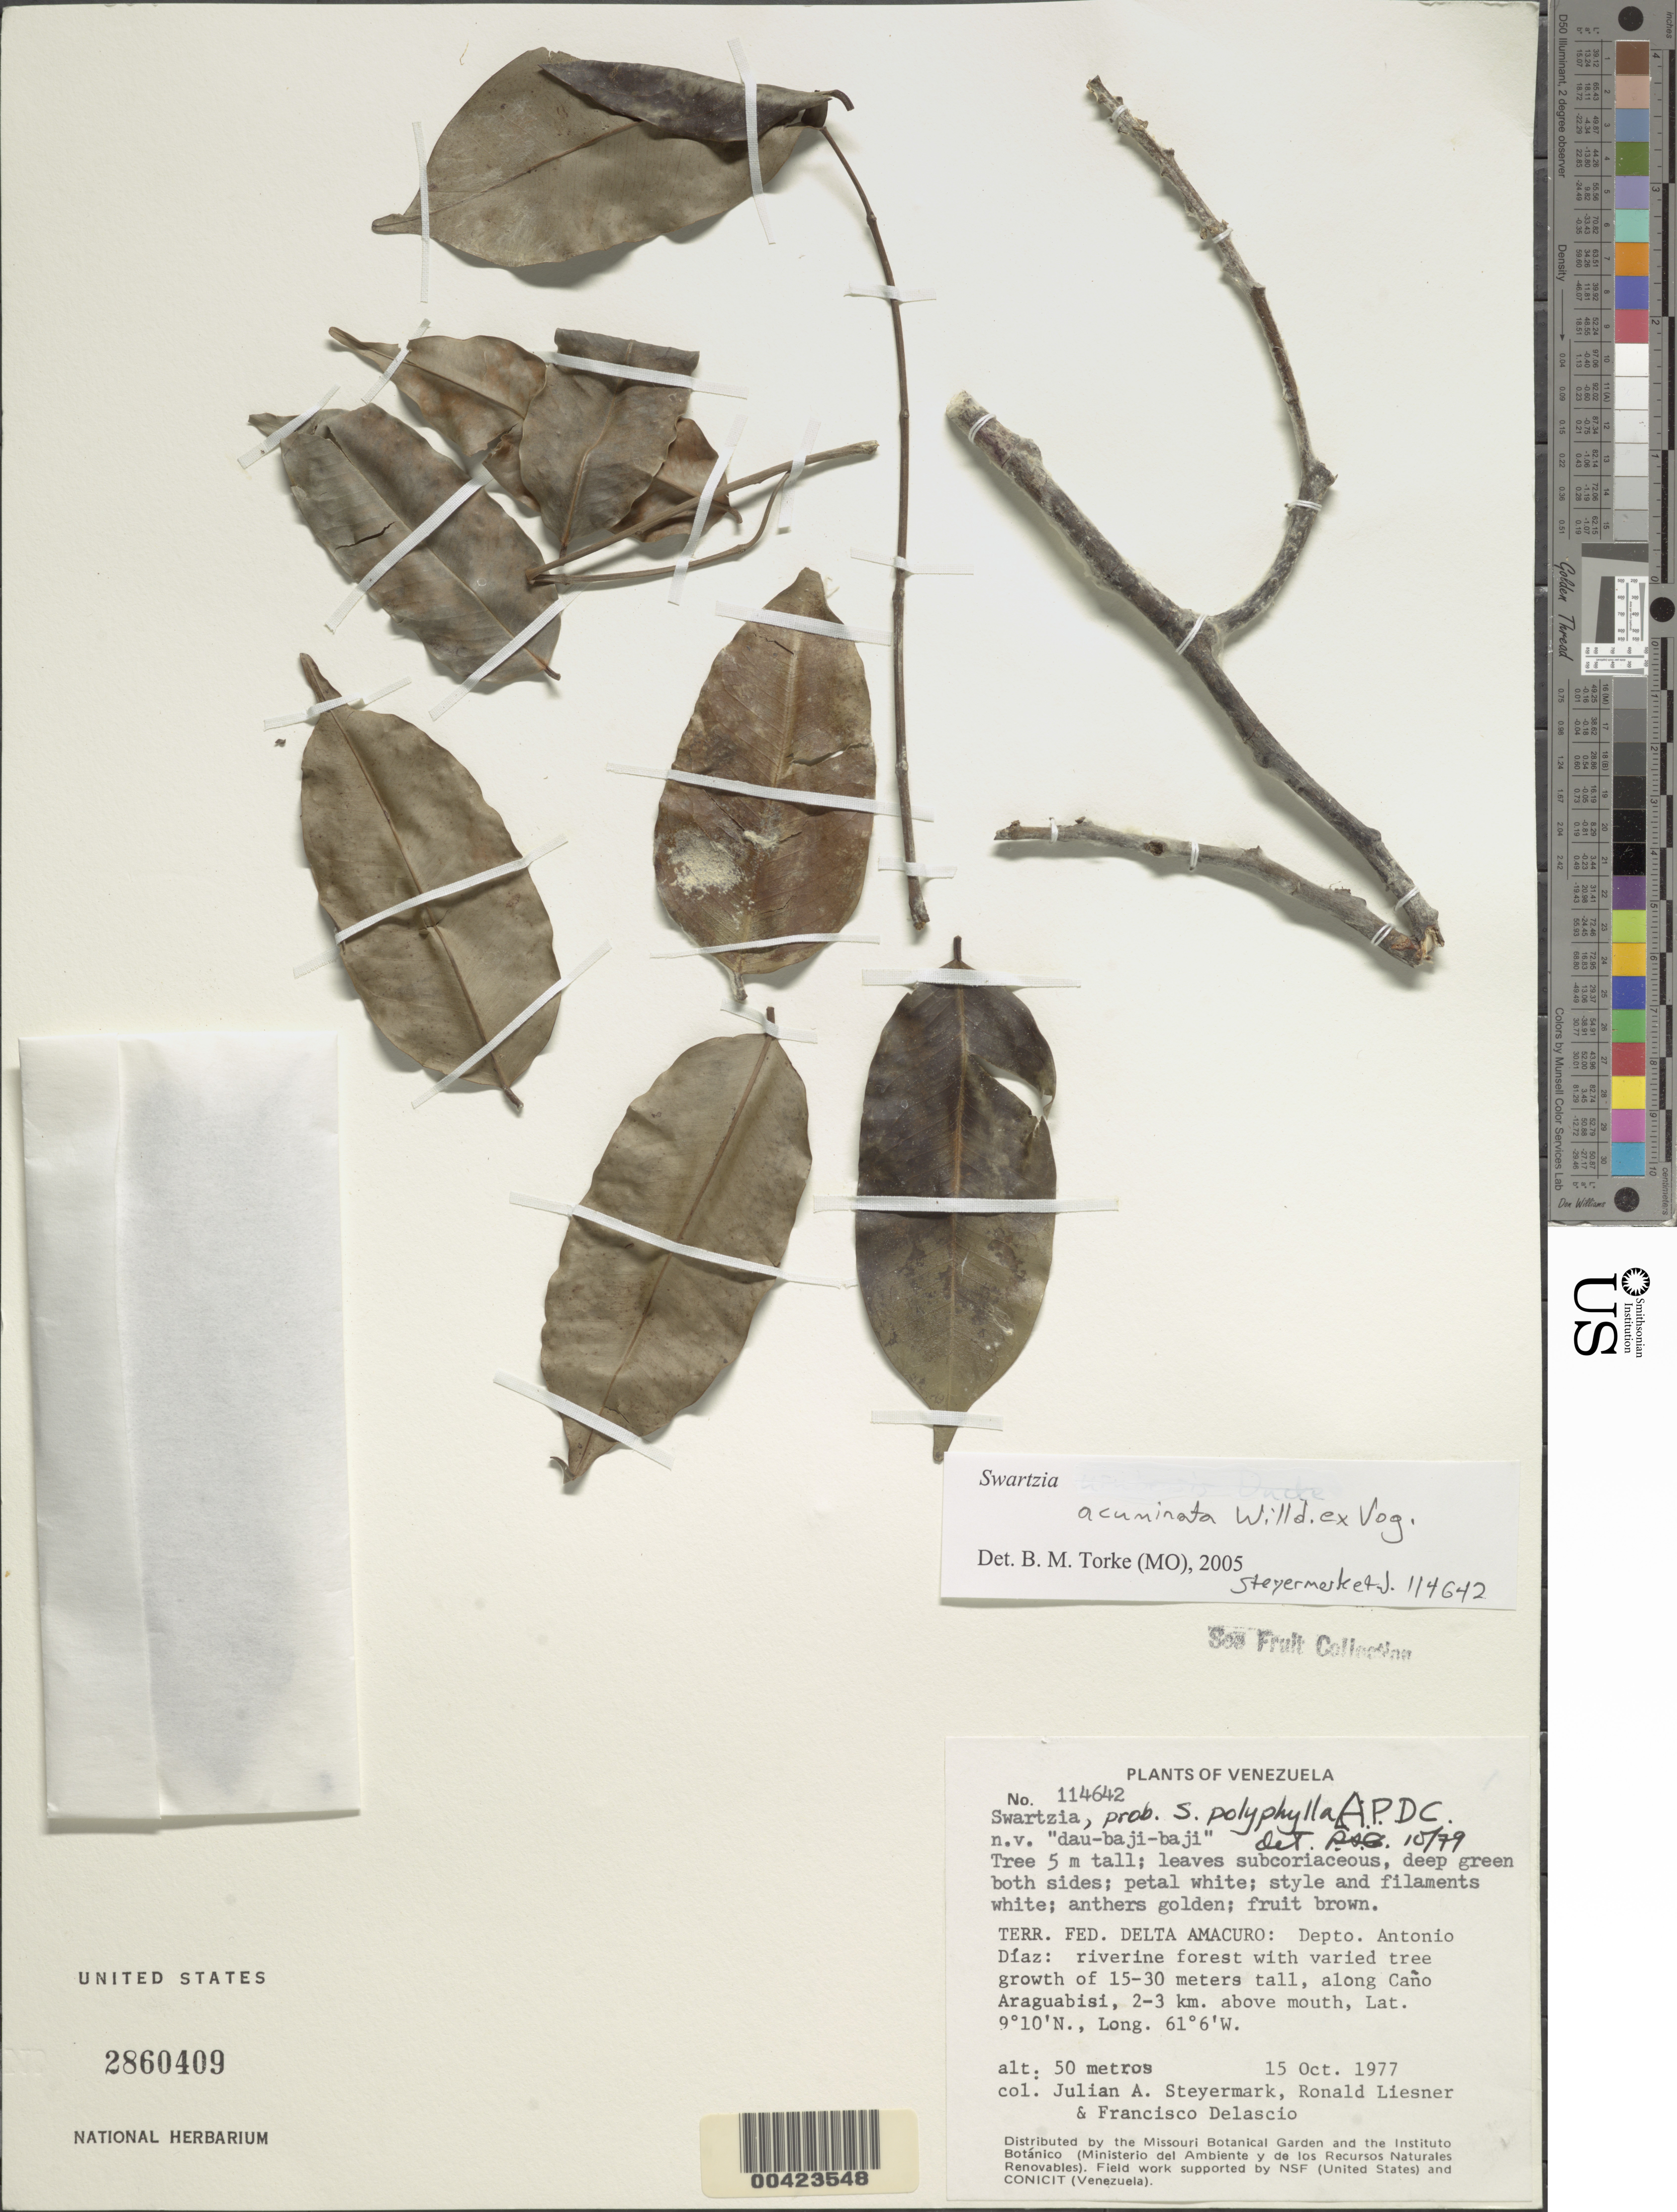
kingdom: Plantae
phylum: Tracheophyta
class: Magnoliopsida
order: Fabales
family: Fabaceae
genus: Swartzia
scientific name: Swartzia acuminata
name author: Willd. ex Vogel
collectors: J. Steyermark, R. L. Liesner & F. Delascio C.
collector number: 114642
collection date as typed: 15 Oct 1977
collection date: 1977-10-15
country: Venezuela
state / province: Delta Amacuro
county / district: Antonio Diaz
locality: Cano Araguabisi, along; 2-3 km above mouth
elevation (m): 50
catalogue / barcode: US 2860409